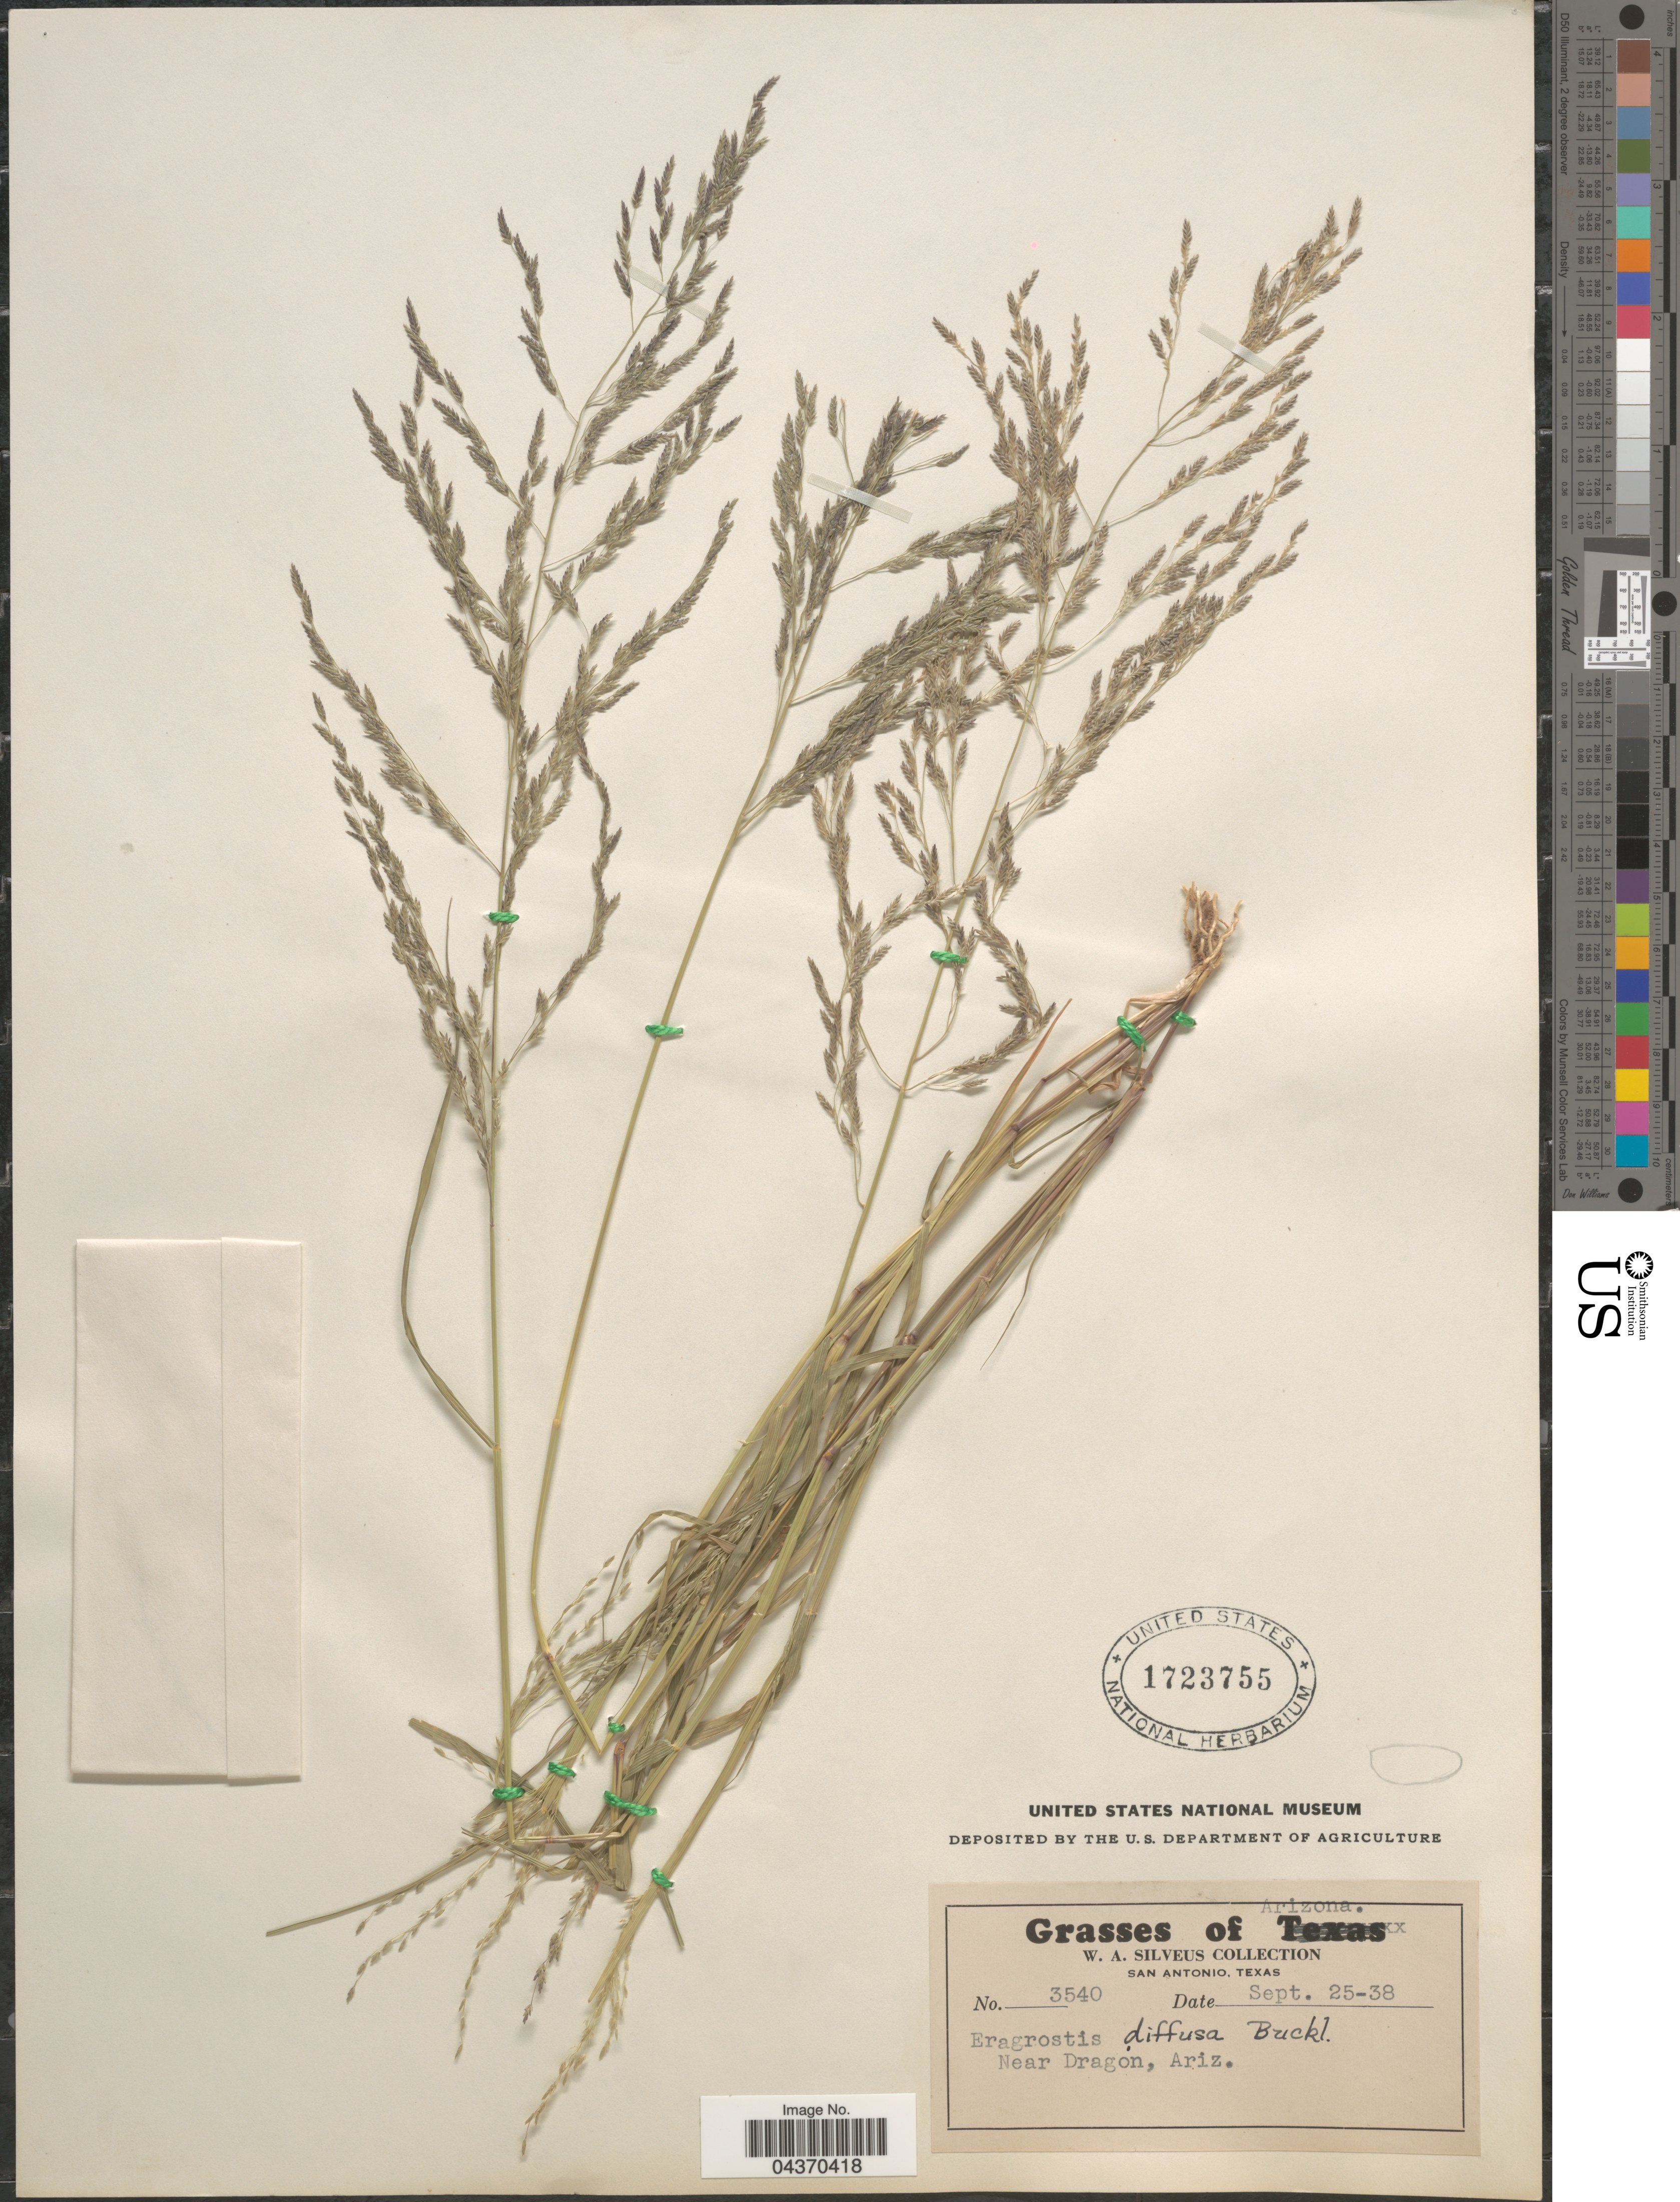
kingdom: Plantae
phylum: Tracheophyta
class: Liliopsida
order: Poales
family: Poaceae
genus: Eragrostis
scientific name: Eragrostis pectinacea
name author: (Michx.) Nees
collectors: W. Silveus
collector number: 3540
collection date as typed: Transcribed d/m/y: 25/9/38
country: United States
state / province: Arizona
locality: Near Dragon.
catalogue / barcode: US 1723755